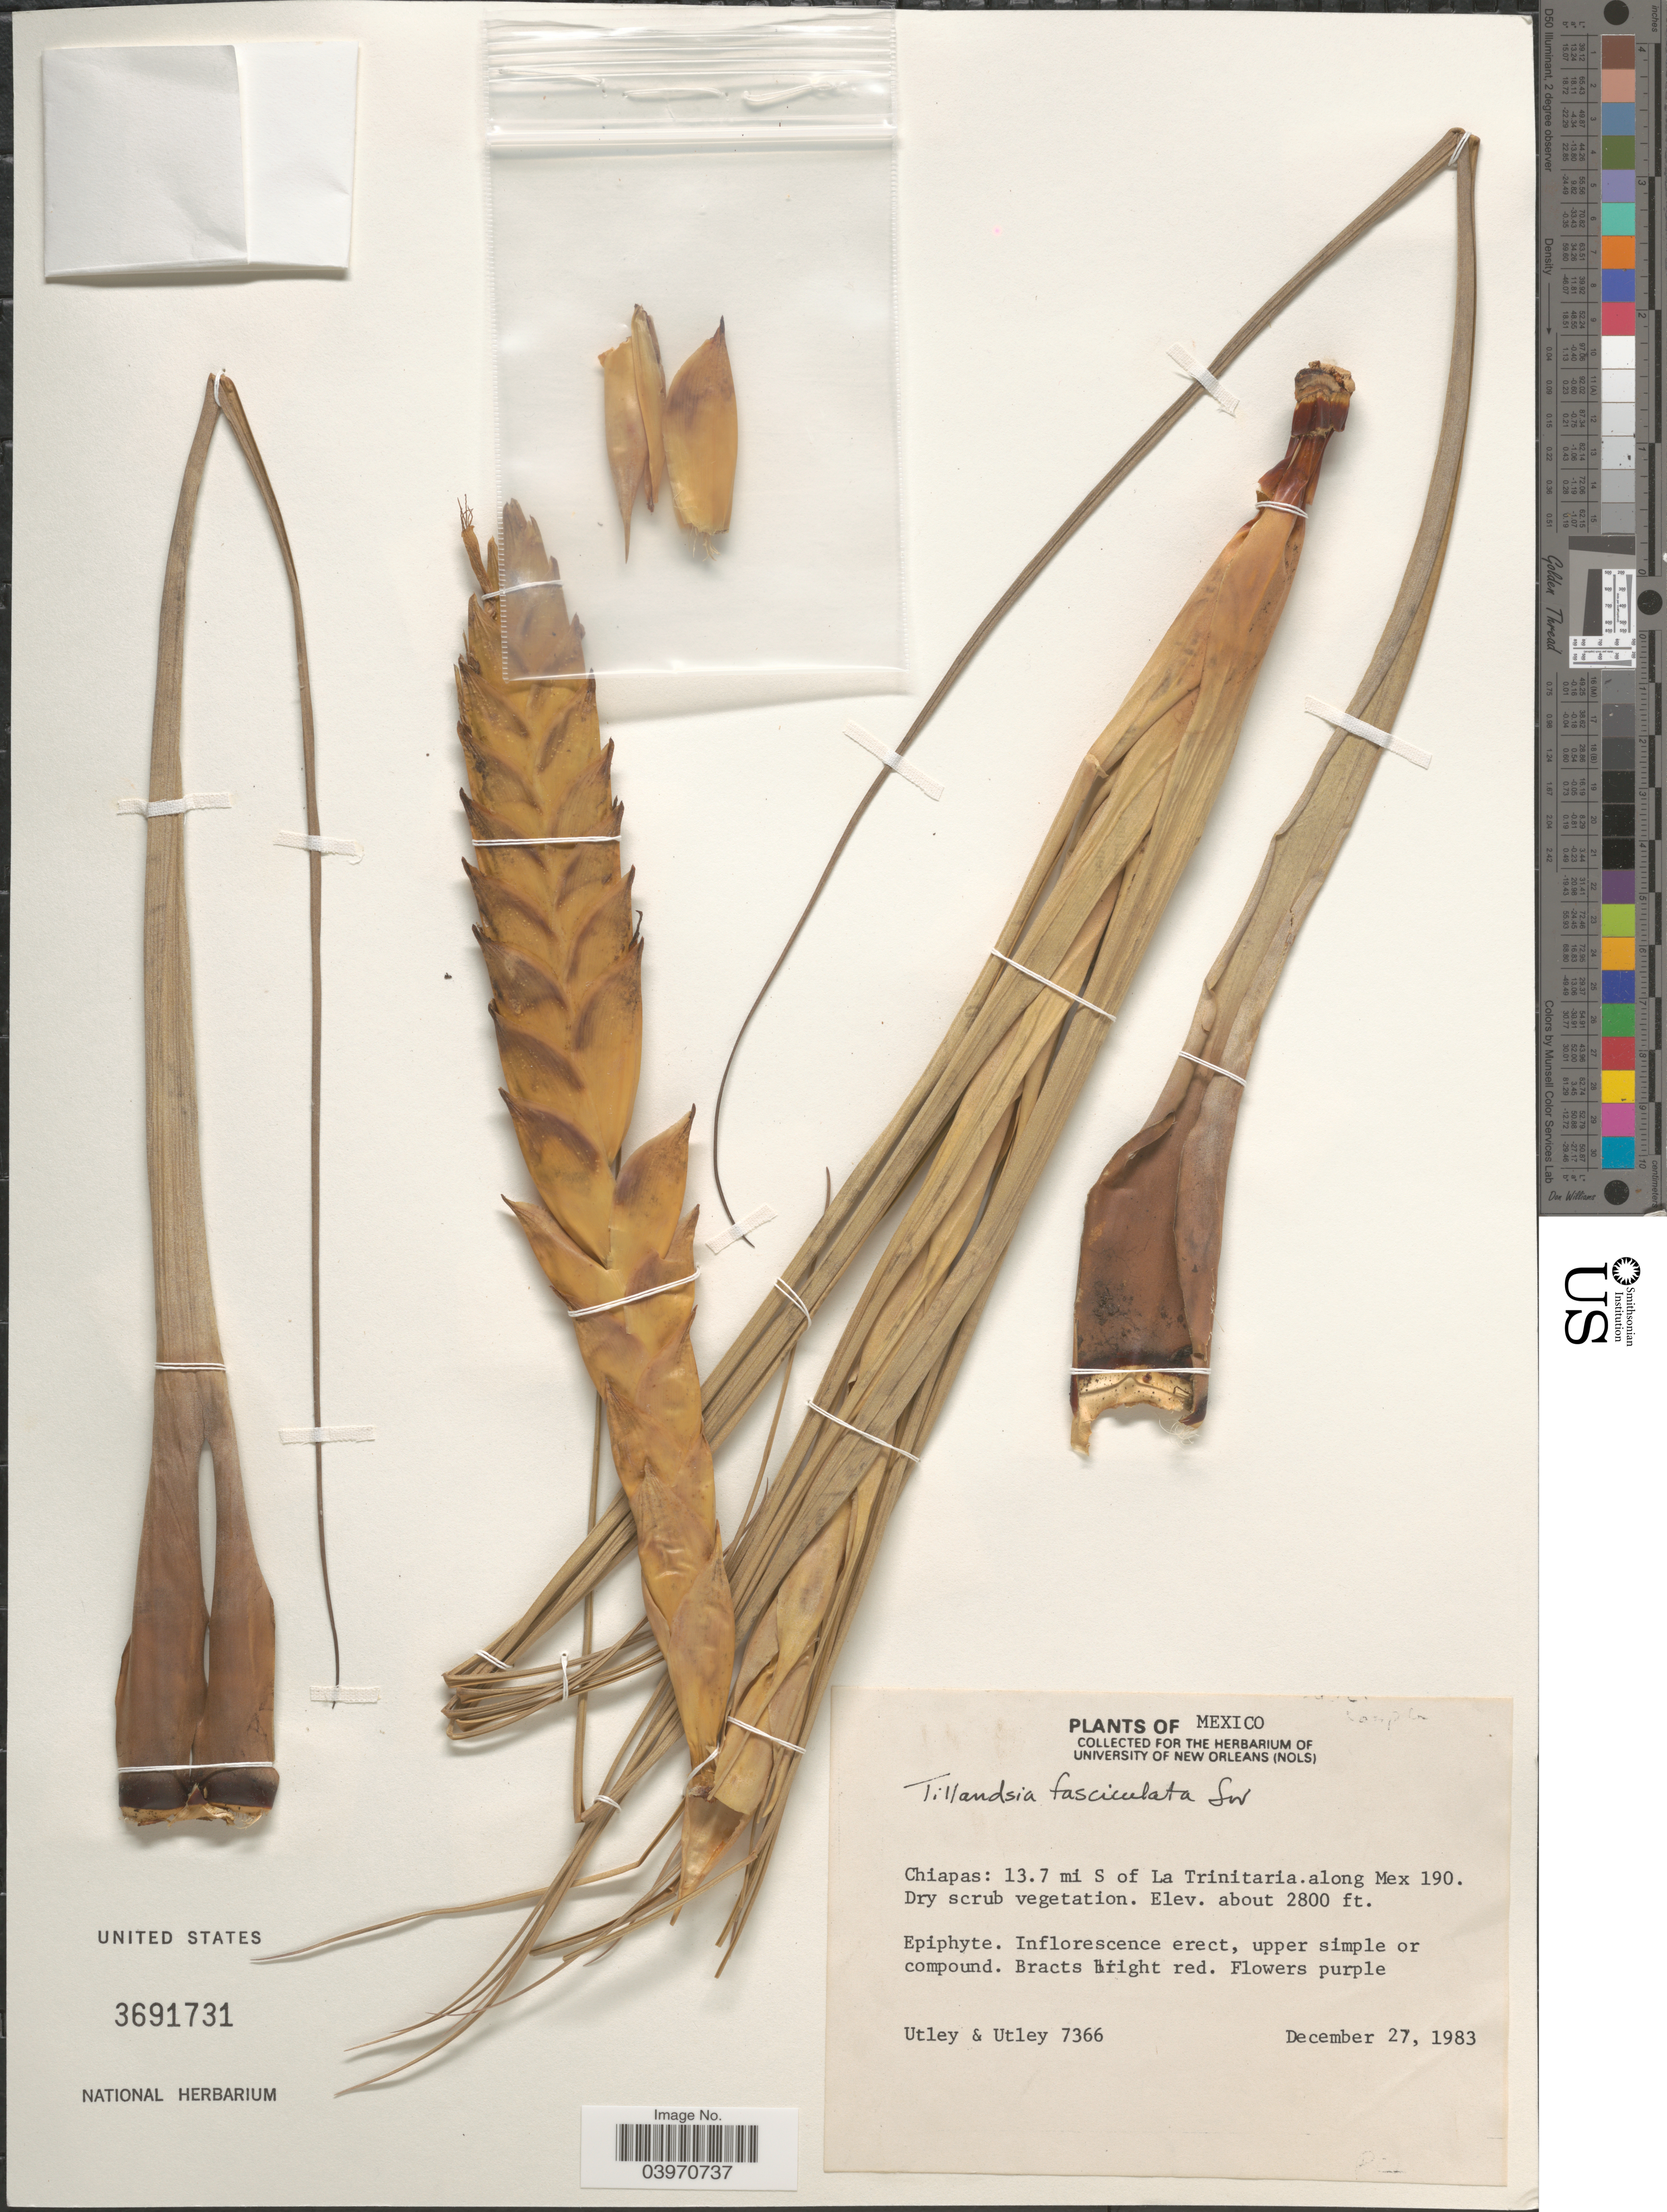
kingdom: Plantae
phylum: Tracheophyta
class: Liliopsida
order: Poales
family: Bromeliaceae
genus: Tillandsia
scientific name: Tillandsia fasciculata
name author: Sw.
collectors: Utley & Utley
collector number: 7366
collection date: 1983-12-27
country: Mexico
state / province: Chiapas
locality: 13.7 mi S of La Trinitaria. along Mex 190.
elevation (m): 853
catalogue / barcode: US 3691731